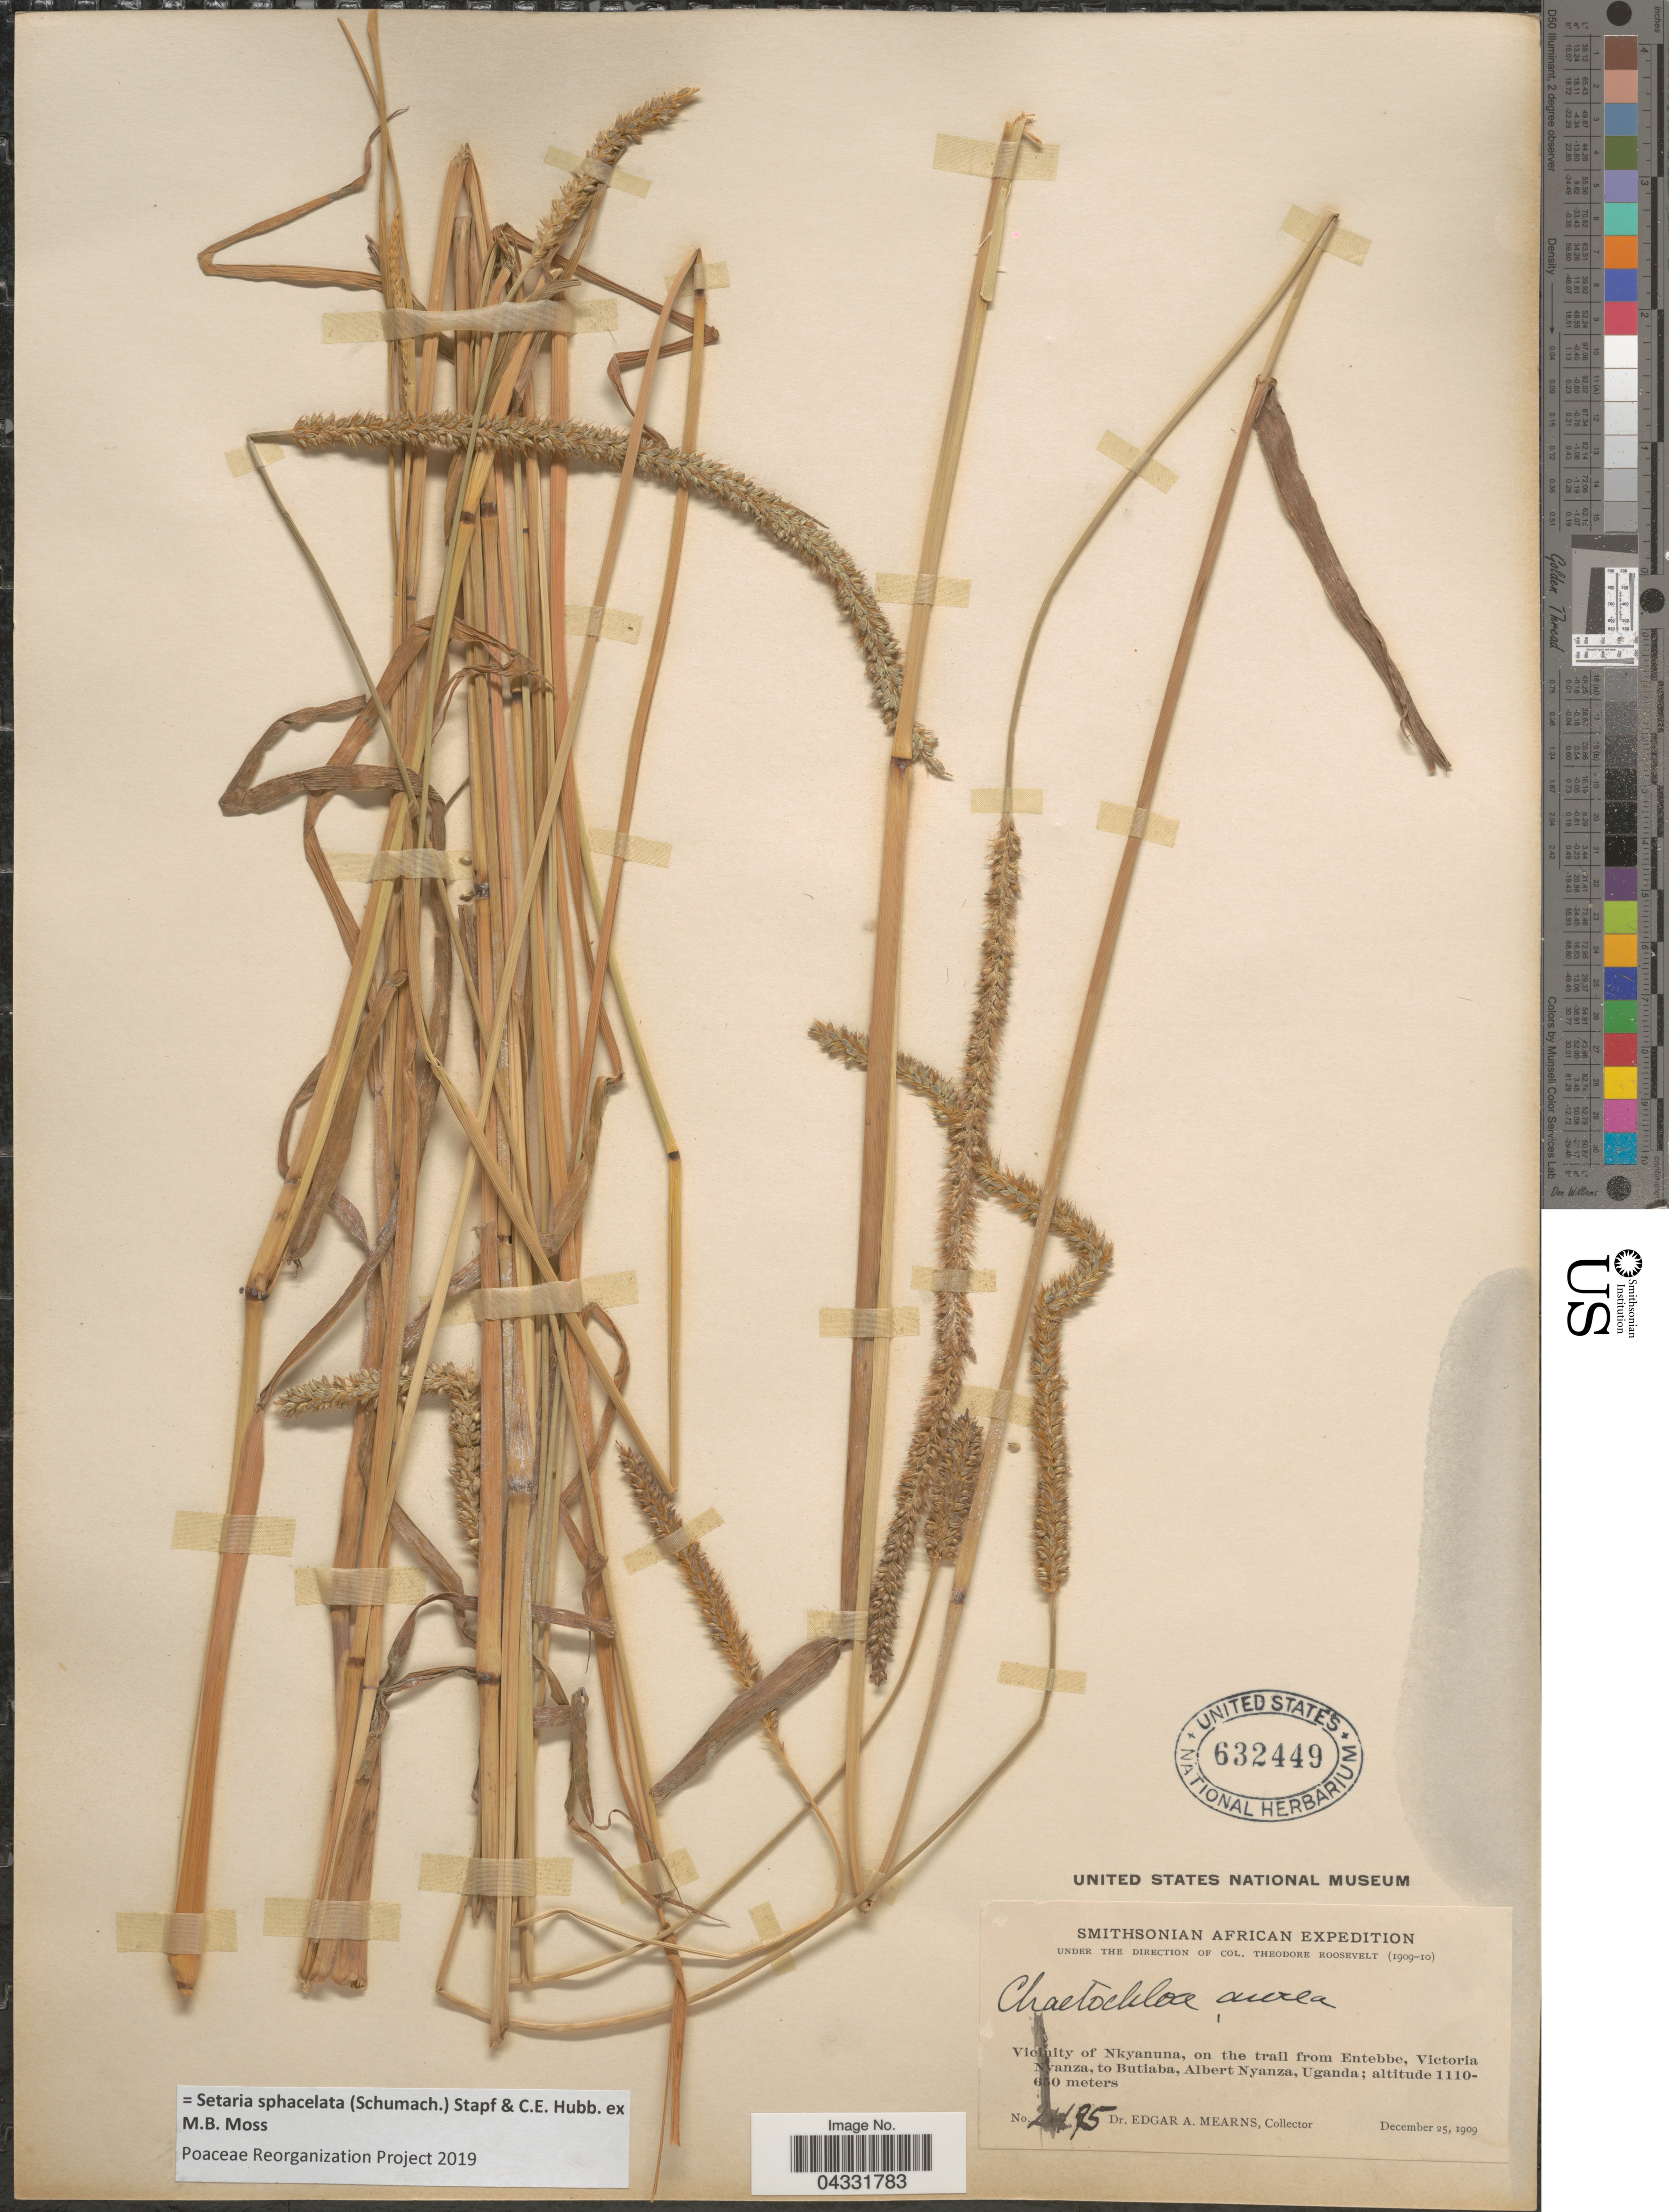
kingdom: Plantae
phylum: Tracheophyta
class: Liliopsida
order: Poales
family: Poaceae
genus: Setaria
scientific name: Setaria sphacelata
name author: (Schumach.) Stapf & Hubb. ex Moss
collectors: E. A. Mearns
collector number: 2495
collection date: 1909-12-25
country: Uganda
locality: Smithsonian African Expedition. Vicinity of Nkyanuna, on the trail from Entebbe, Victoria Nyanza, to Butiaba, Albert Nyanza.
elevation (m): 650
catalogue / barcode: US 632449